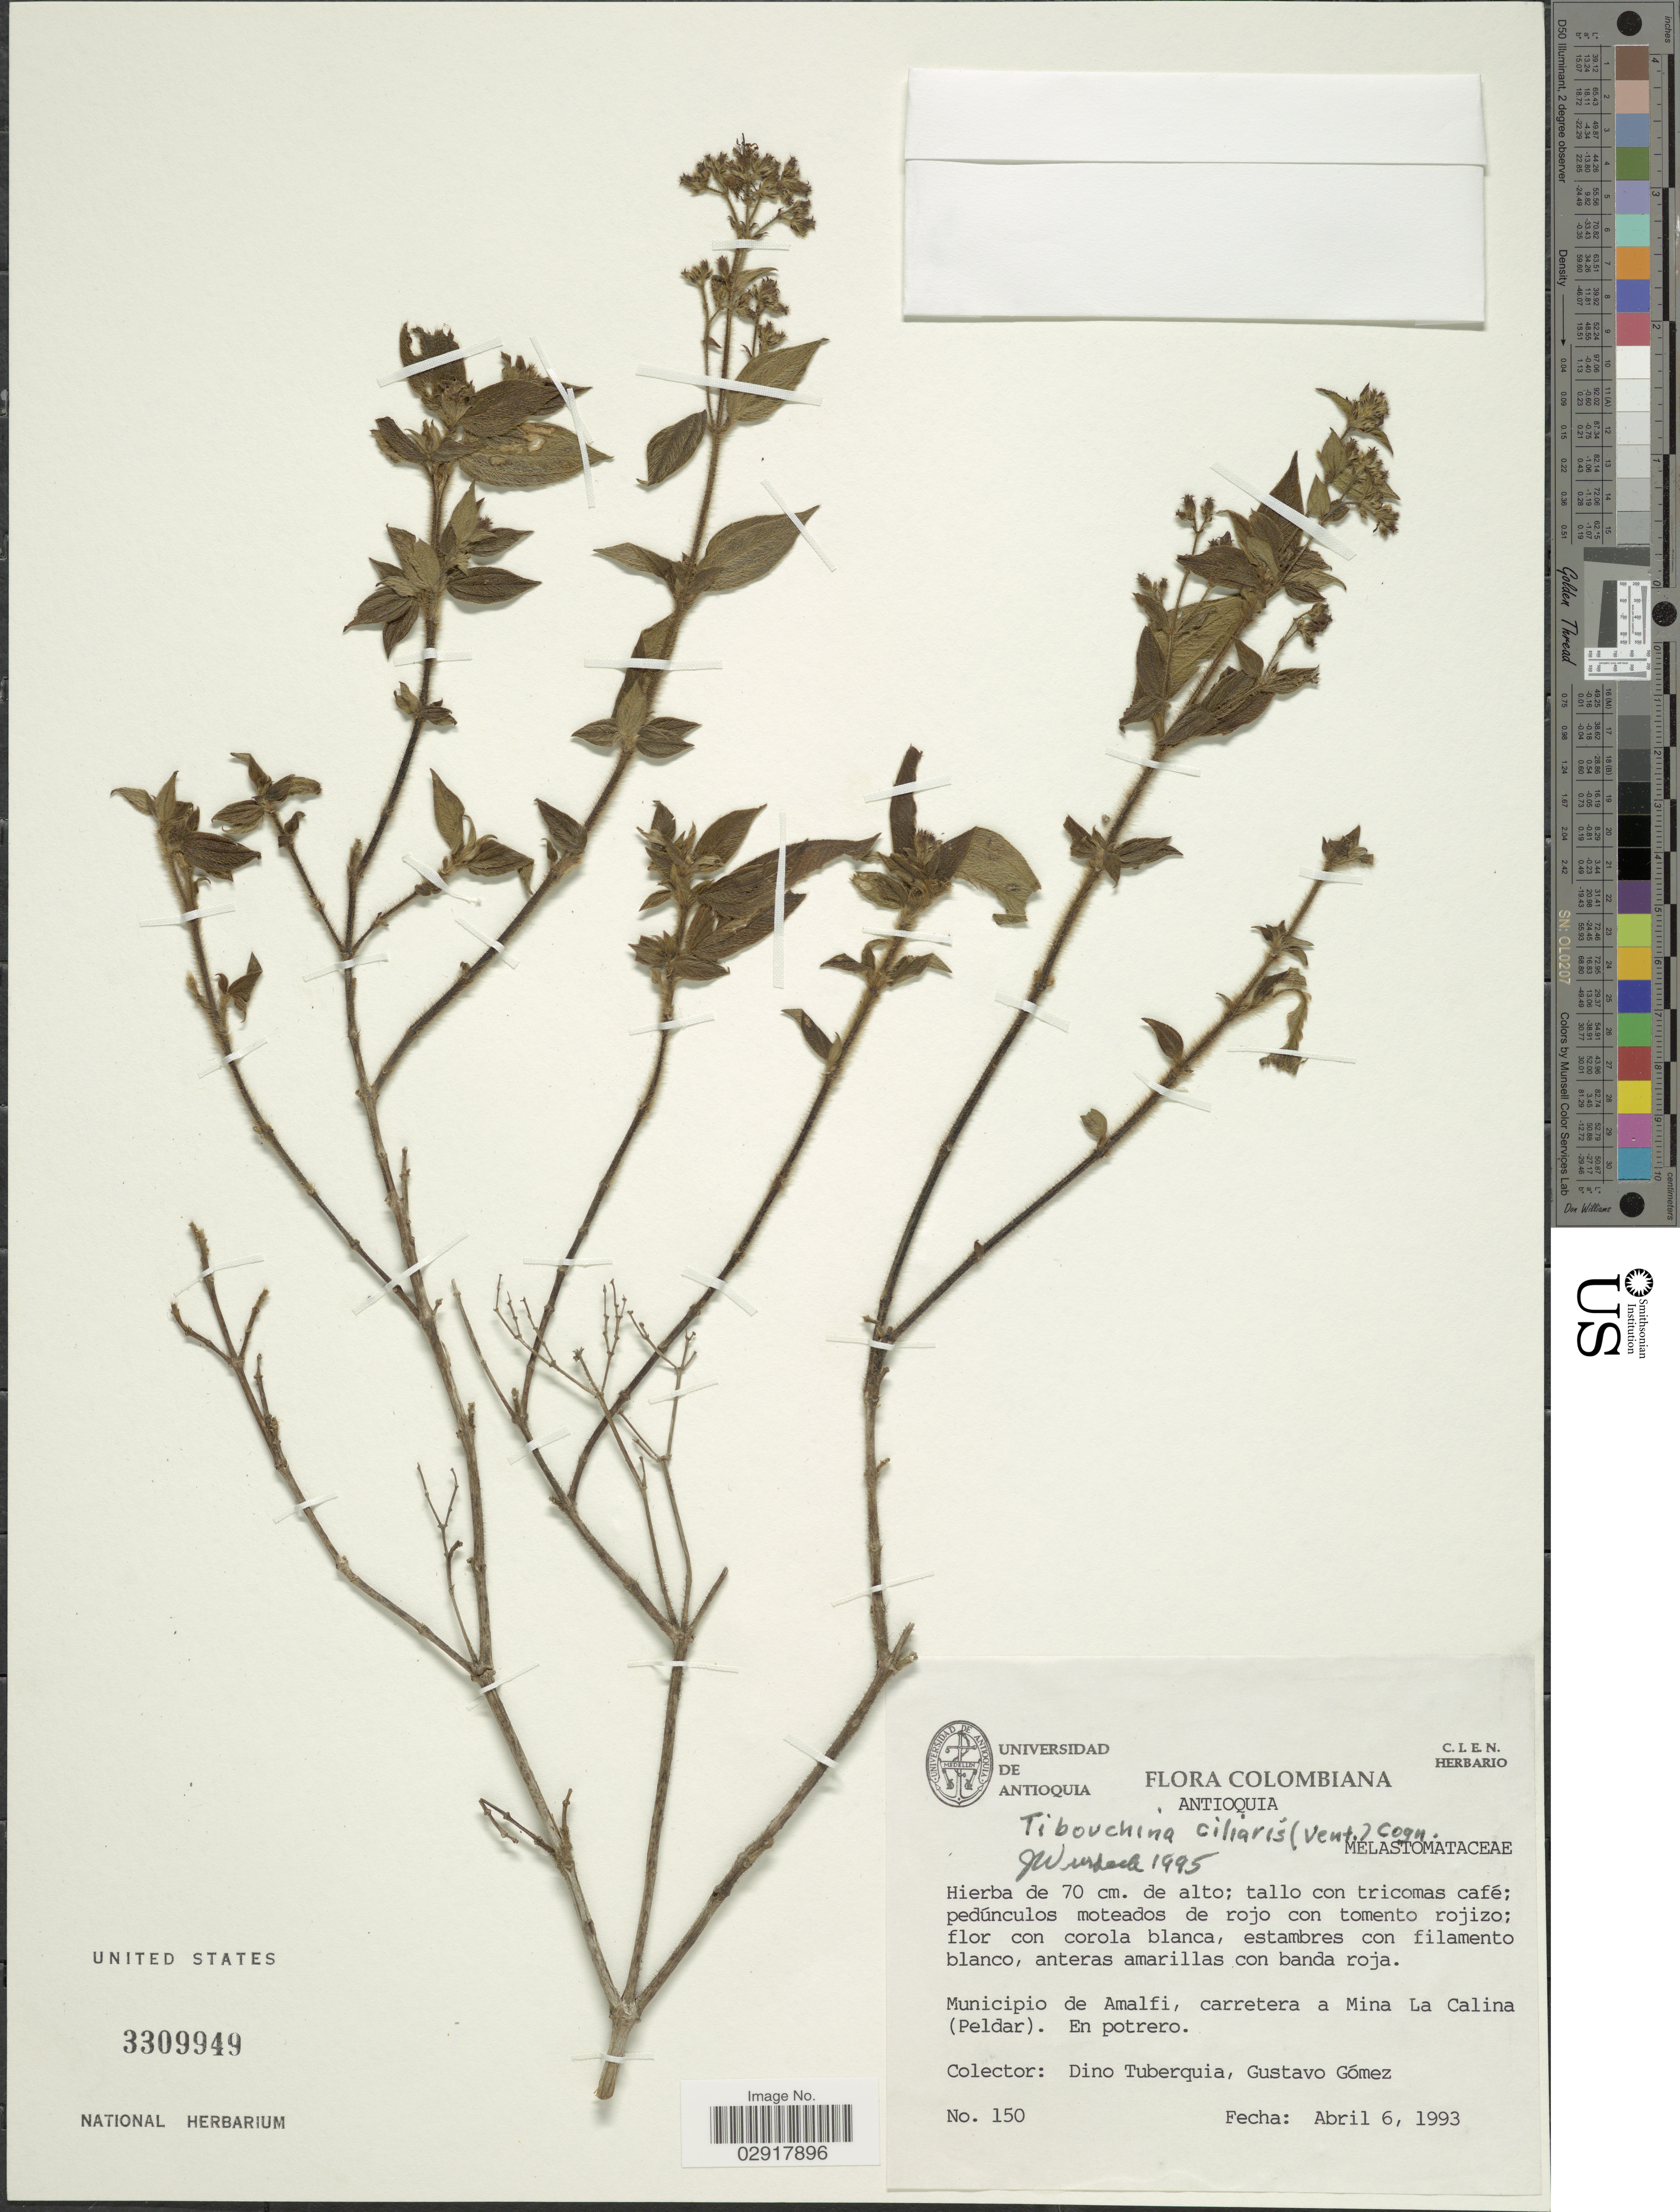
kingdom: Plantae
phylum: Tracheophyta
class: Magnoliopsida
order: Myrtales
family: Melastomataceae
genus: Chaetogastra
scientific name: Chaetogastra ciliaris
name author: (Vent.) DC.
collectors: D. Tuberquia & G. Gomez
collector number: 150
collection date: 1993-04-06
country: Colombia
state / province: Antioquia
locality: Municipio de Amalfi, carretera a Mina La Calina (Peldar). En potrero.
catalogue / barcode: US 3309949